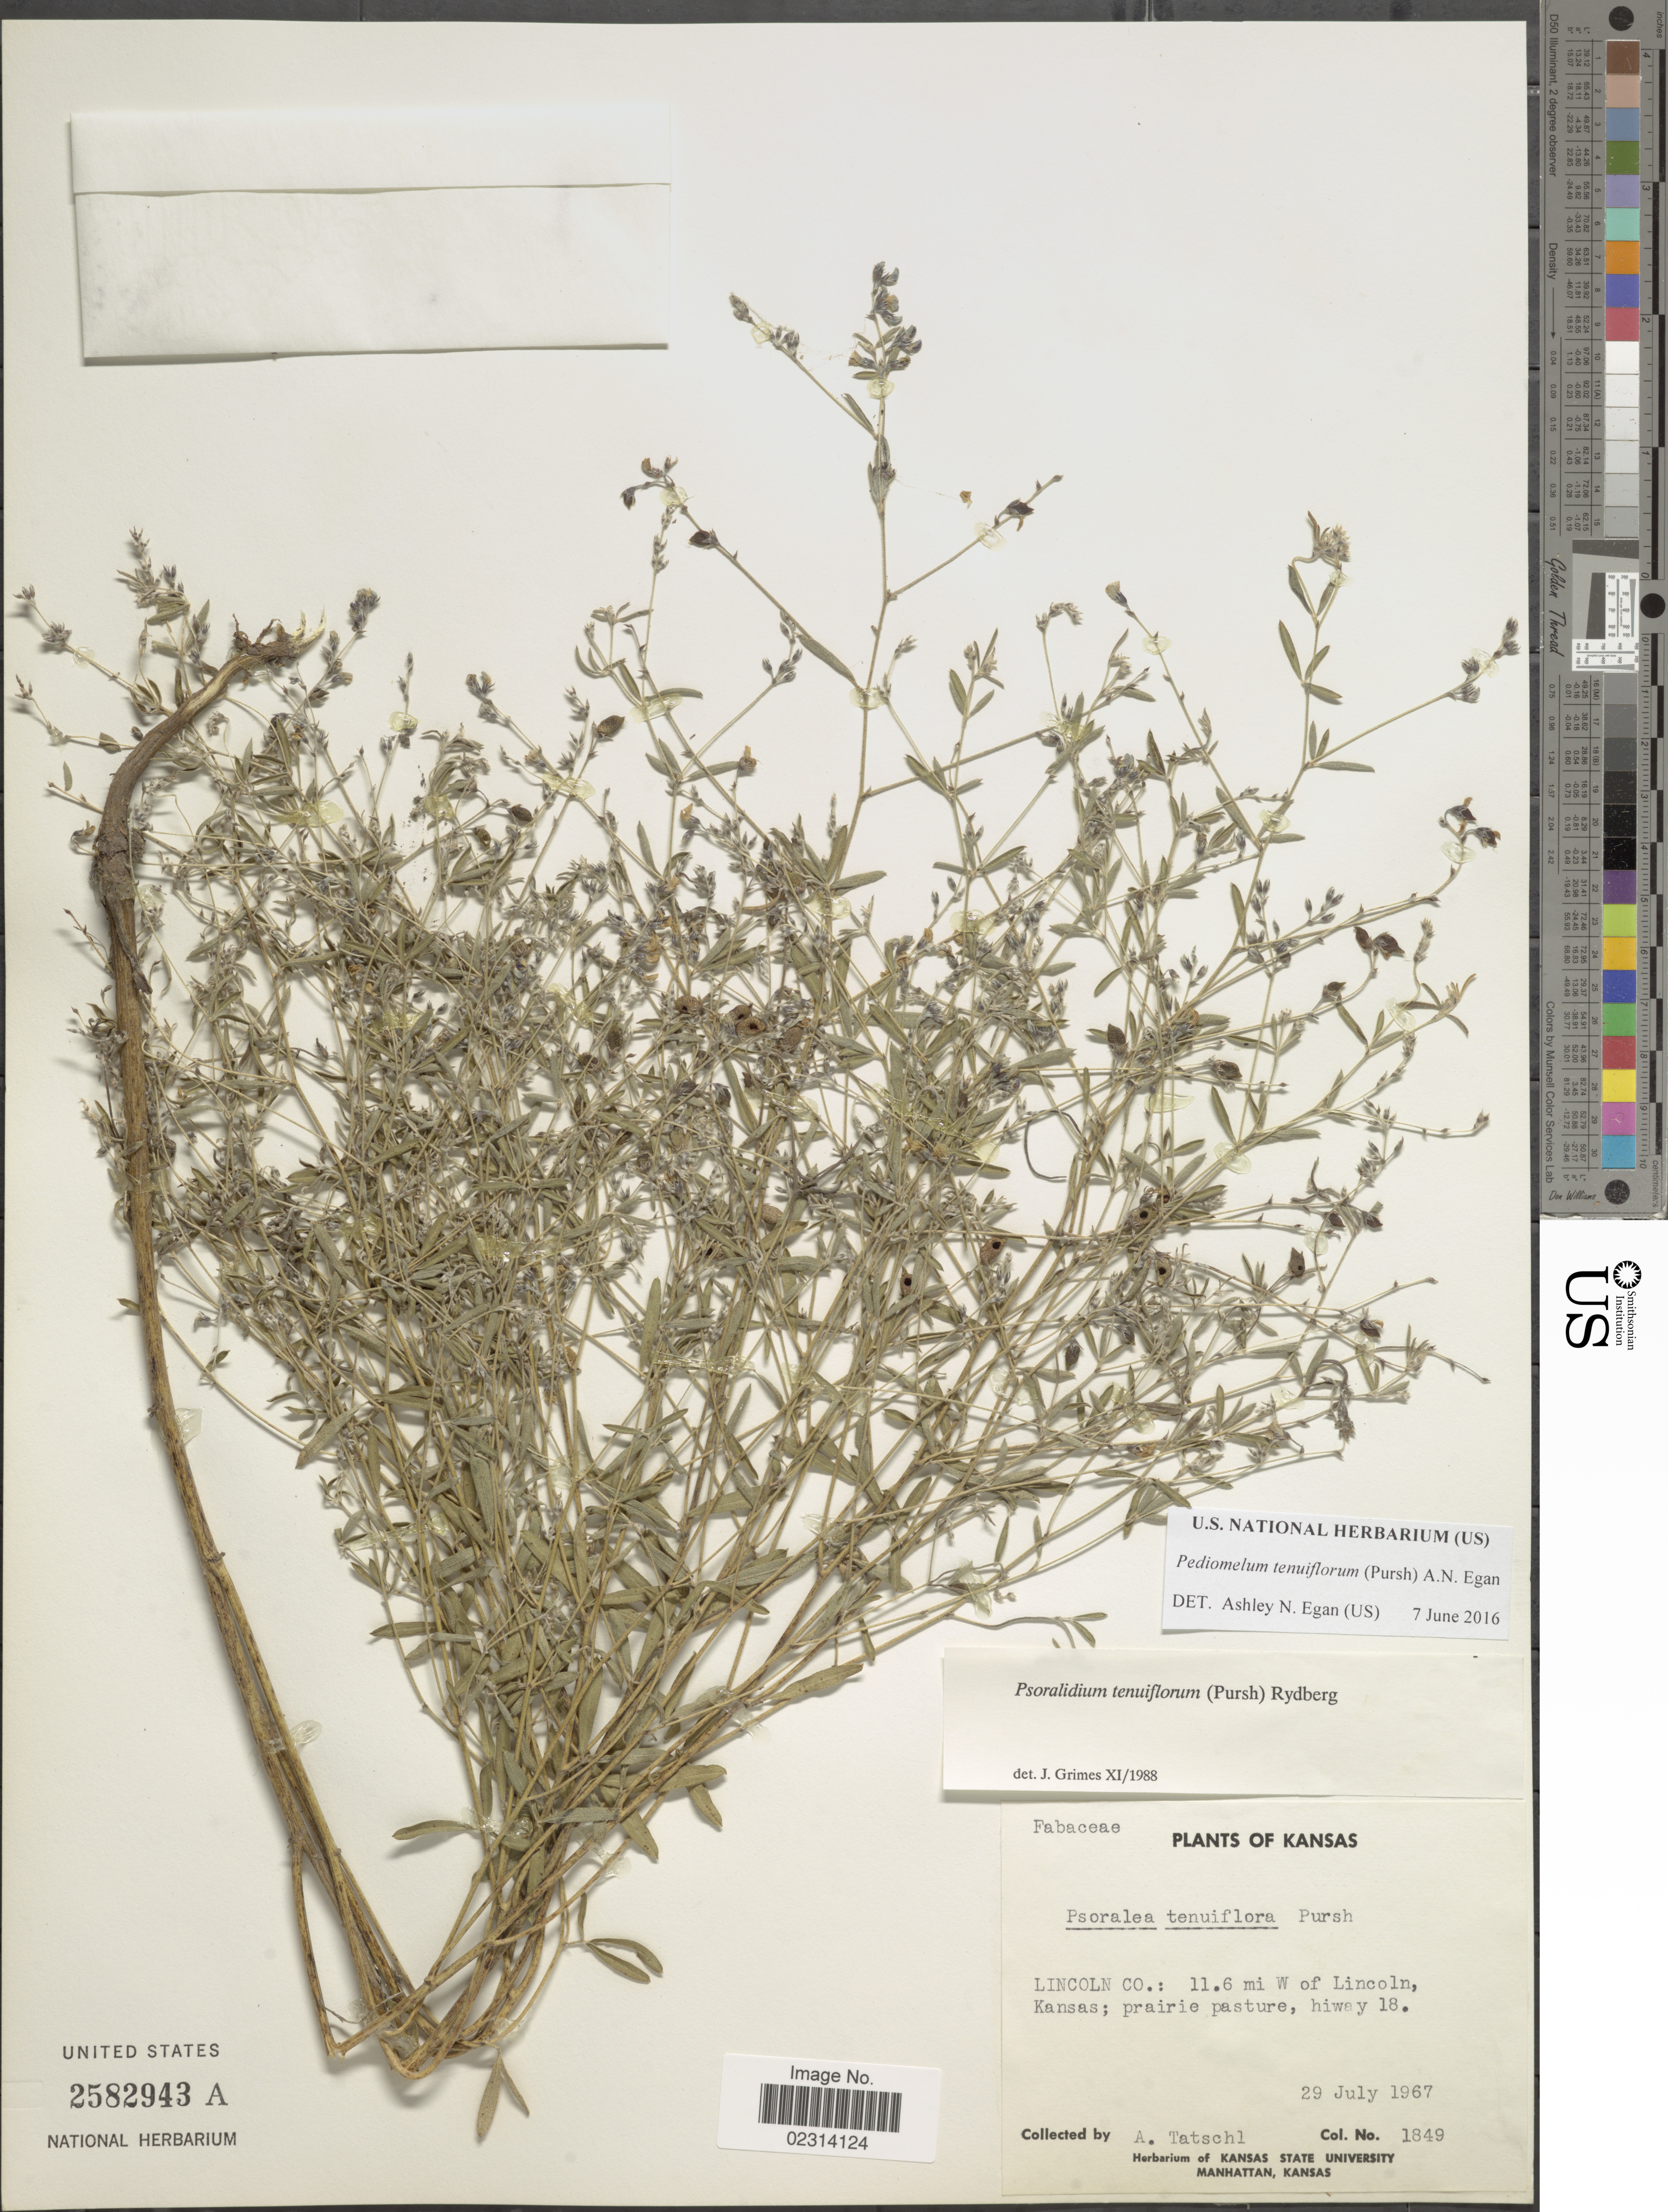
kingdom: Plantae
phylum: Tracheophyta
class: Magnoliopsida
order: Fabales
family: Fabaceae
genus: Psoralidium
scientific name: Psoralidium tenuiflorum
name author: (Pursh) Rydb.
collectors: A. Tatschl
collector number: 1849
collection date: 1967-07-29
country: United States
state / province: Kansas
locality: Lincoln Co.: 11.6 mi W of Lincoln, Kansas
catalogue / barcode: US 2582943A